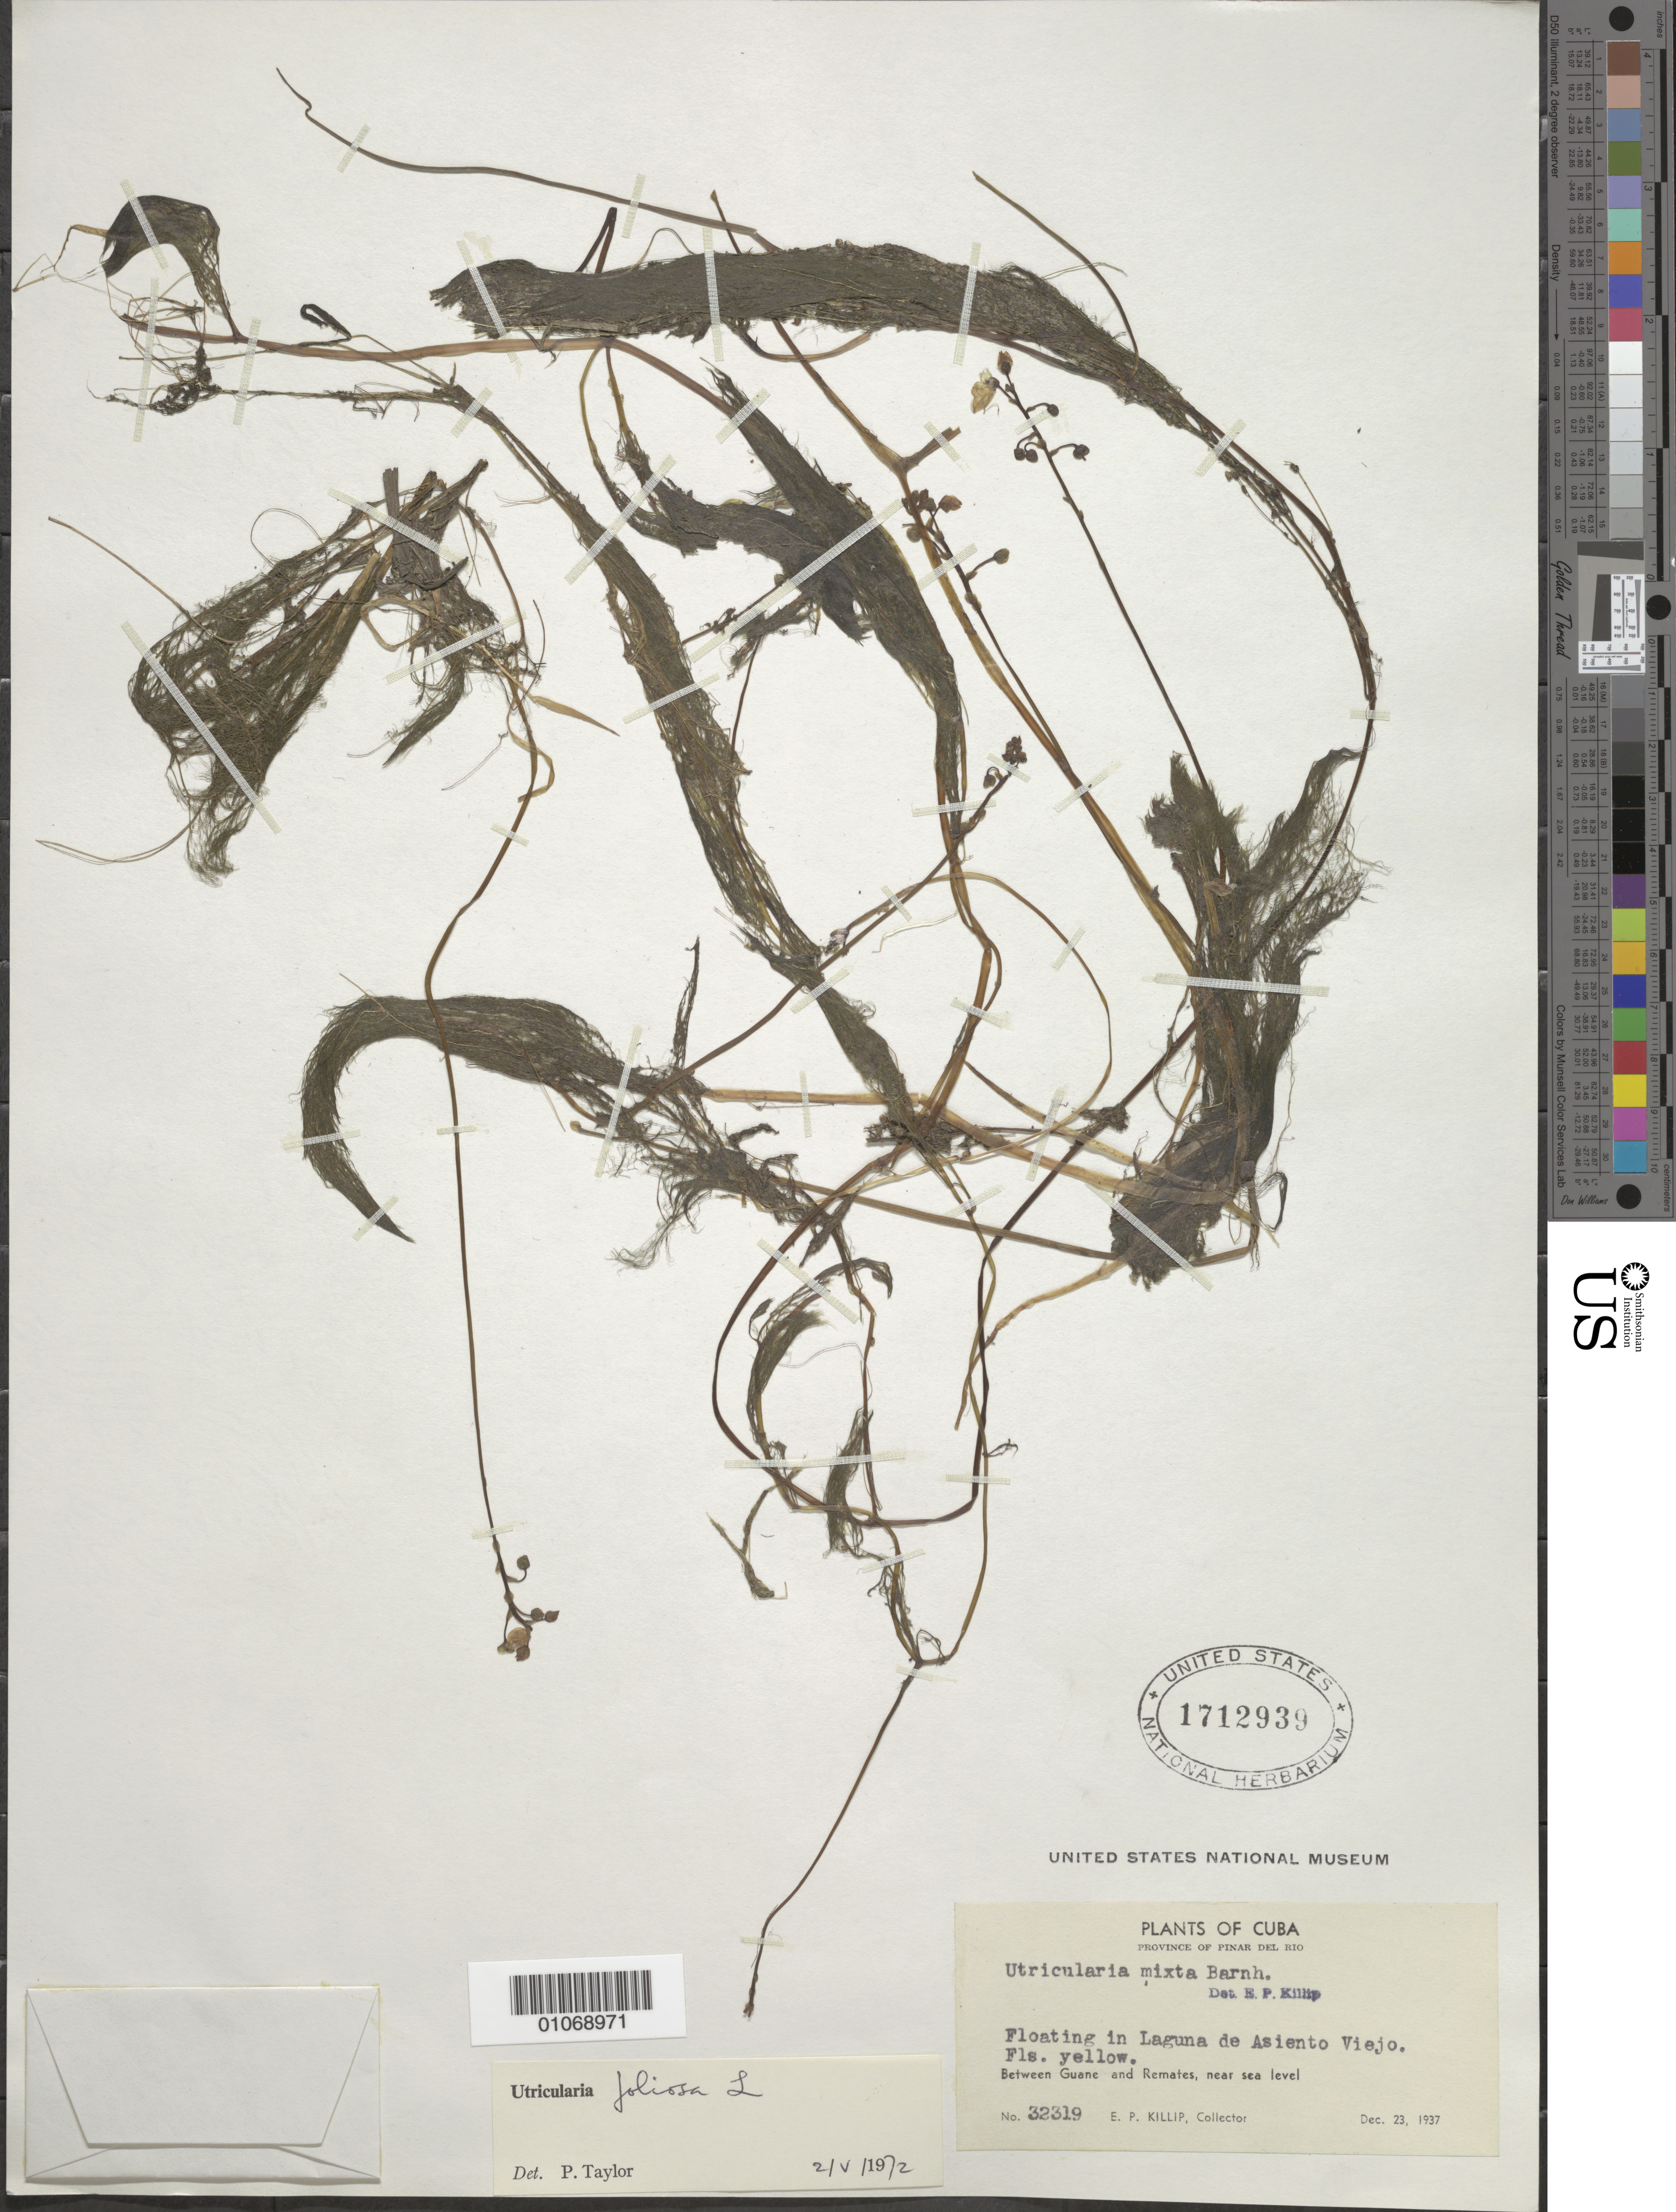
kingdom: Plantae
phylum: Tracheophyta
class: Magnoliopsida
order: Lamiales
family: Lentibulariaceae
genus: Utricularia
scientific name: Utricularia foliosa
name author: L.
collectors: E. P. Killip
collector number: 32319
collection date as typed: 23 Dec 1937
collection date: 1937-12-23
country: Cuba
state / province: Pinar del Rio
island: Cuba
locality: Between Guane and Remates, floating in Laguna de Asiento Viejo Near sea level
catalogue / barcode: US 1712939